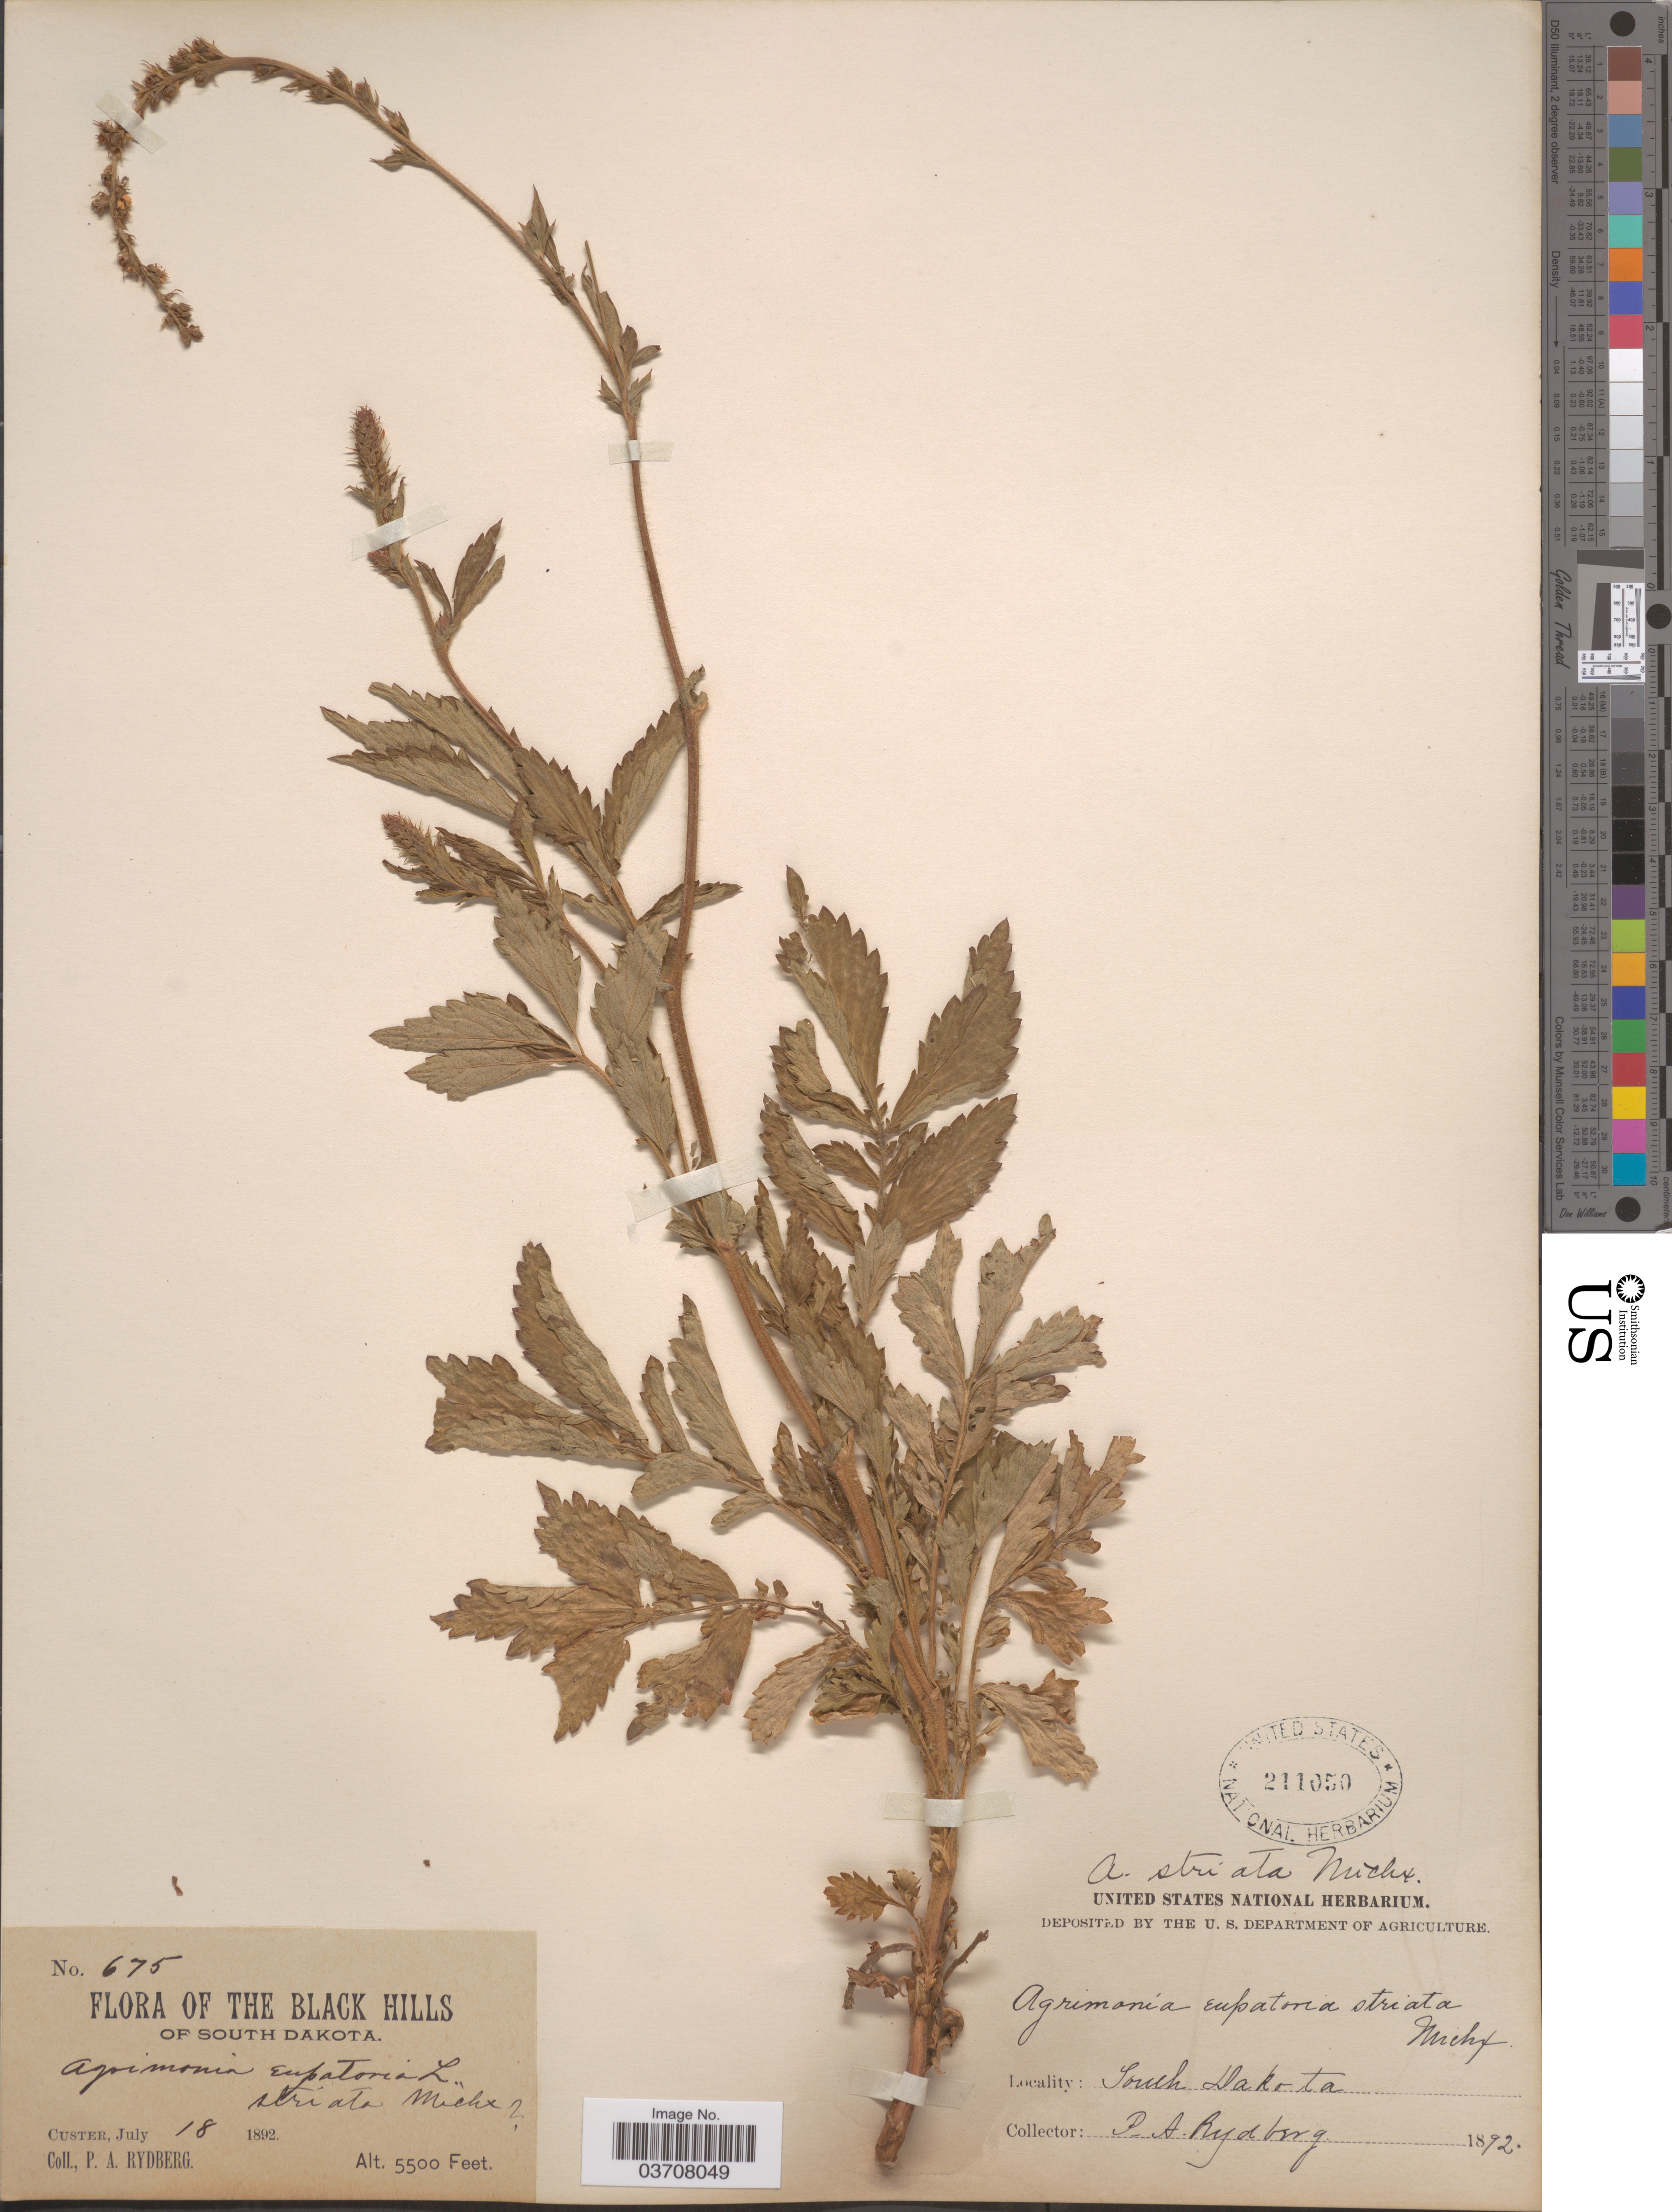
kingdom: Plantae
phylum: Tracheophyta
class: Magnoliopsida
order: Rosales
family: Rosaceae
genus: Agrimonia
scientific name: Agrimonia striata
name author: Michx.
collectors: P. A. Rydberg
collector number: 675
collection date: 1892-07-18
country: United States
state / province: South Dakota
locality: The Black Hills. Custer.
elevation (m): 1676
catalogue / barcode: US 211050